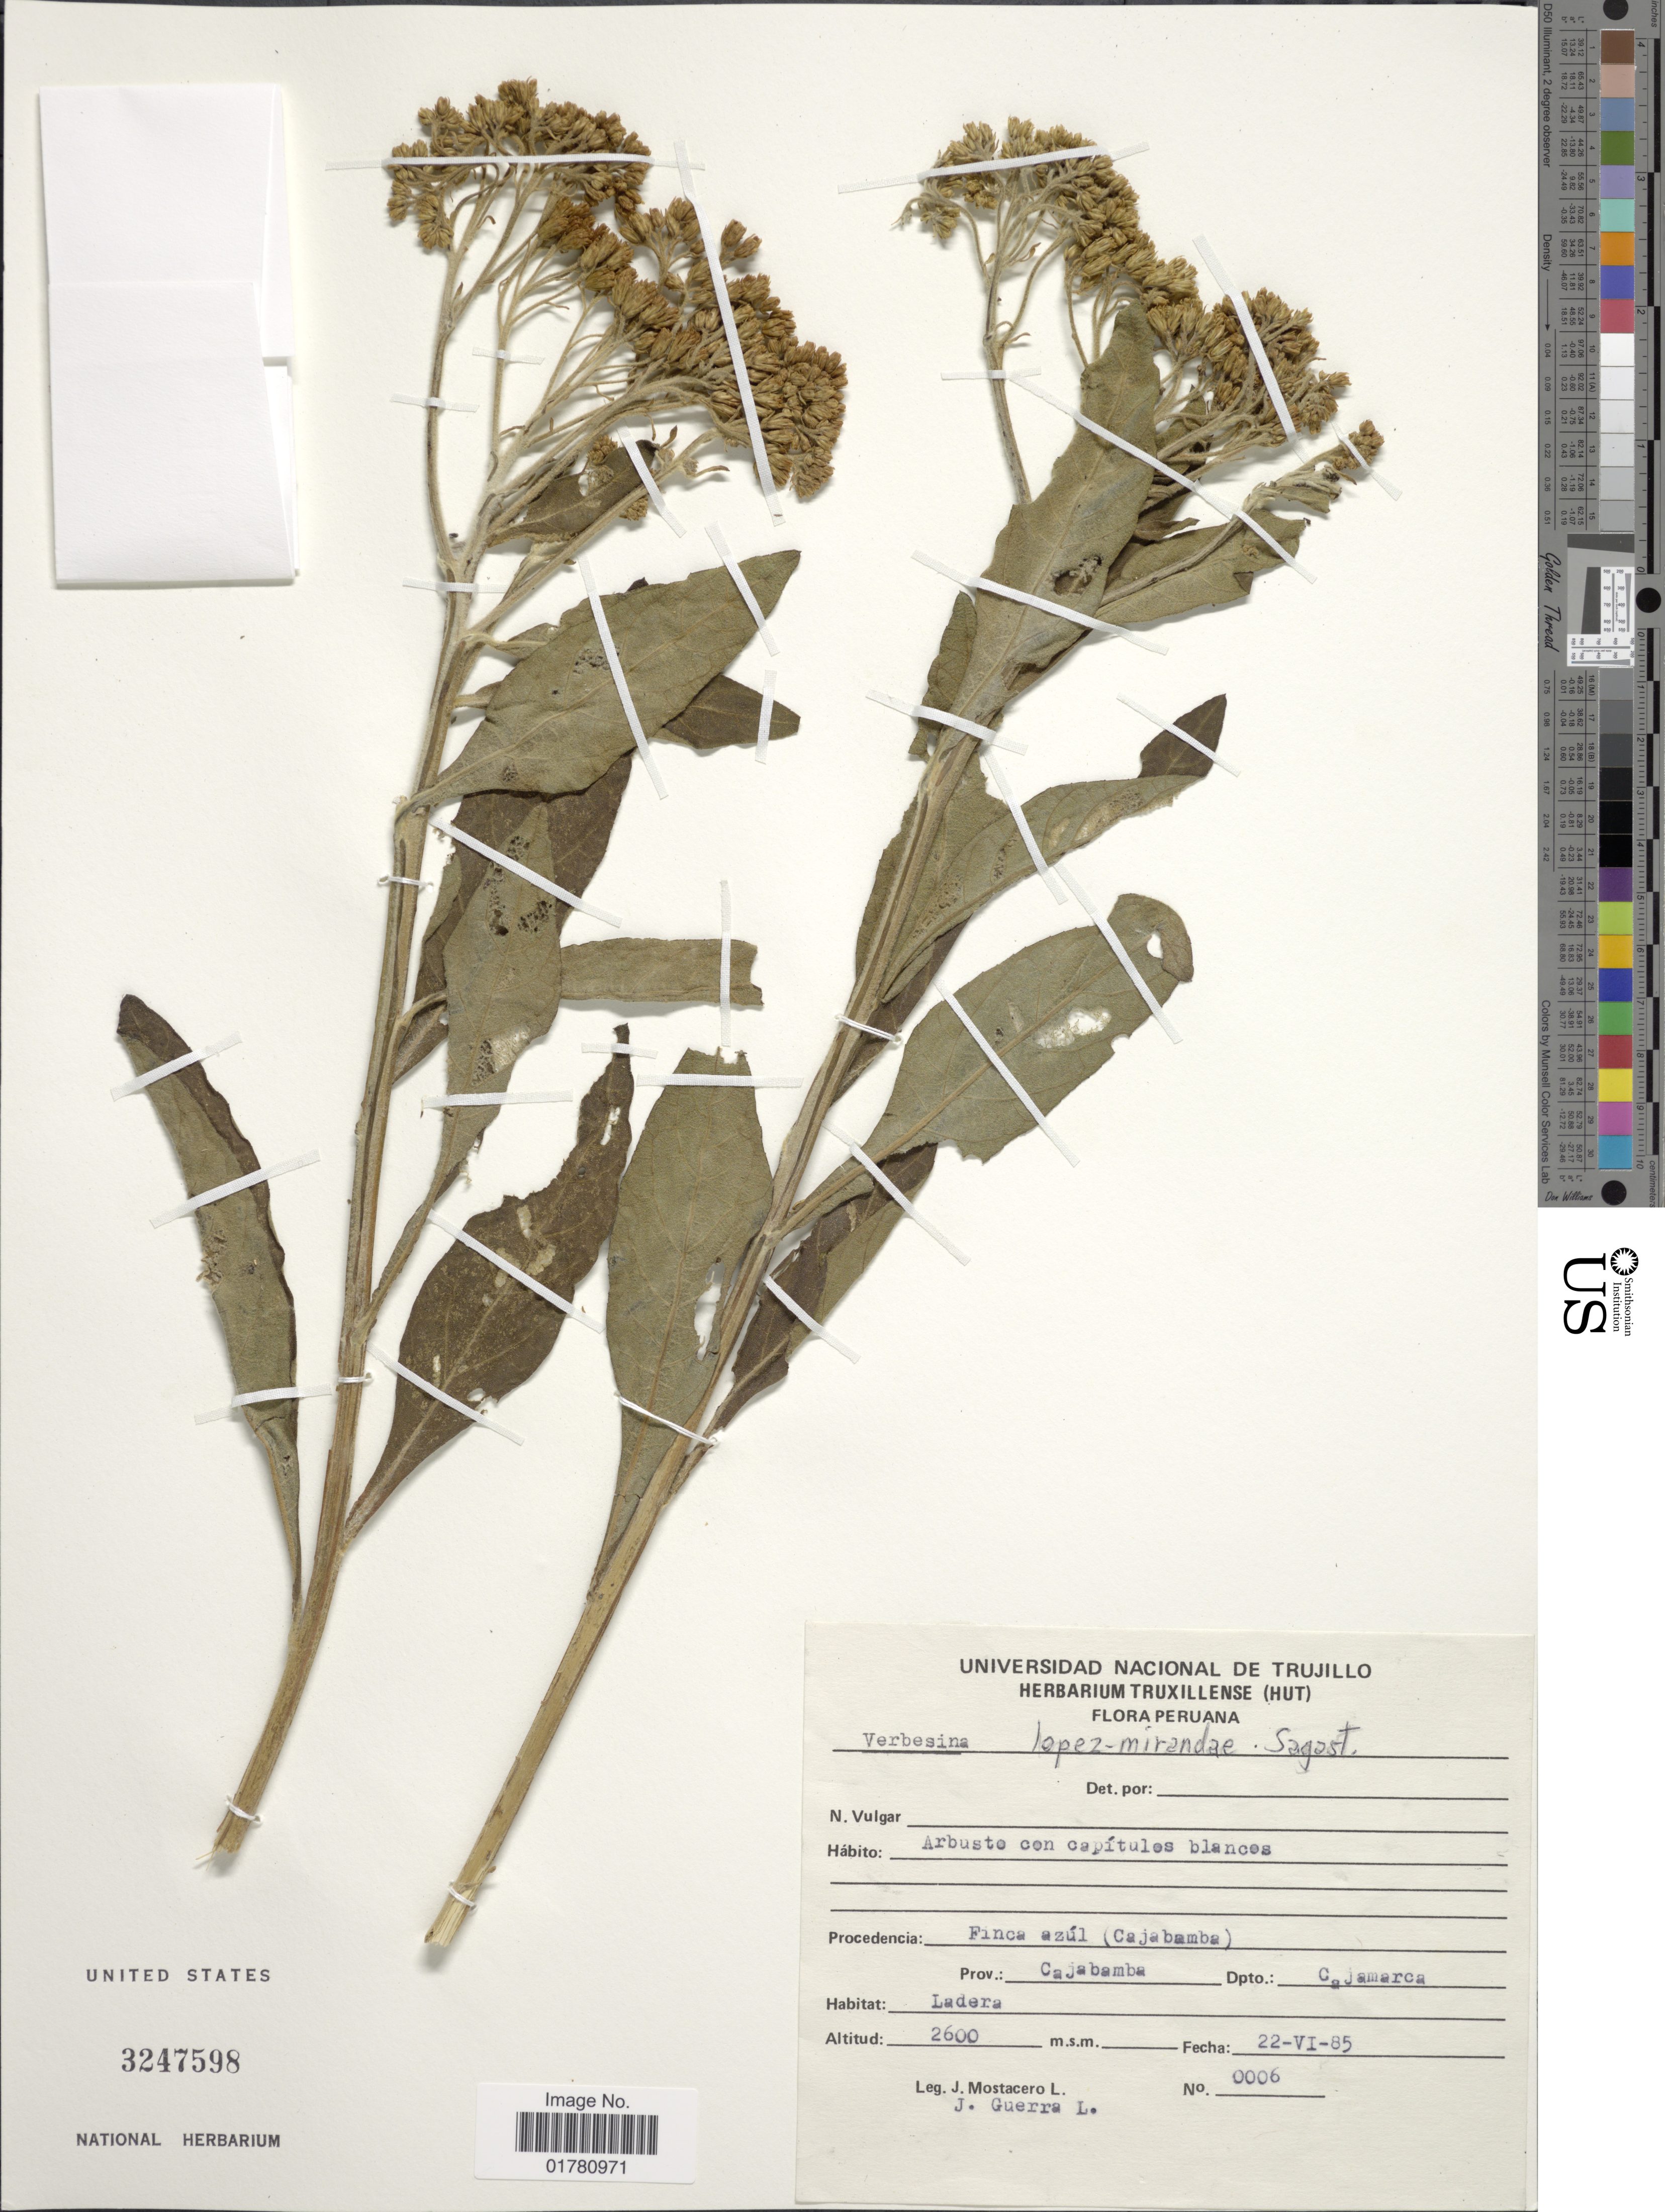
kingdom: Plantae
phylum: Tracheophyta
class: Magnoliopsida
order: Asterales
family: Asteraceae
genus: Verbesina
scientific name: Verbesina lopez-mirandae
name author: Sagást.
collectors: J. Mostacero L. & J. Guerra L.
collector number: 0006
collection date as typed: Transcribed d/m/y: 22/6/85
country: Peru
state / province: Cajamarca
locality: Finca azúl (Cajabamba) Prov. Cajabamba, Dpto Cajamarca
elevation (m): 2600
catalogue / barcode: US 3247598